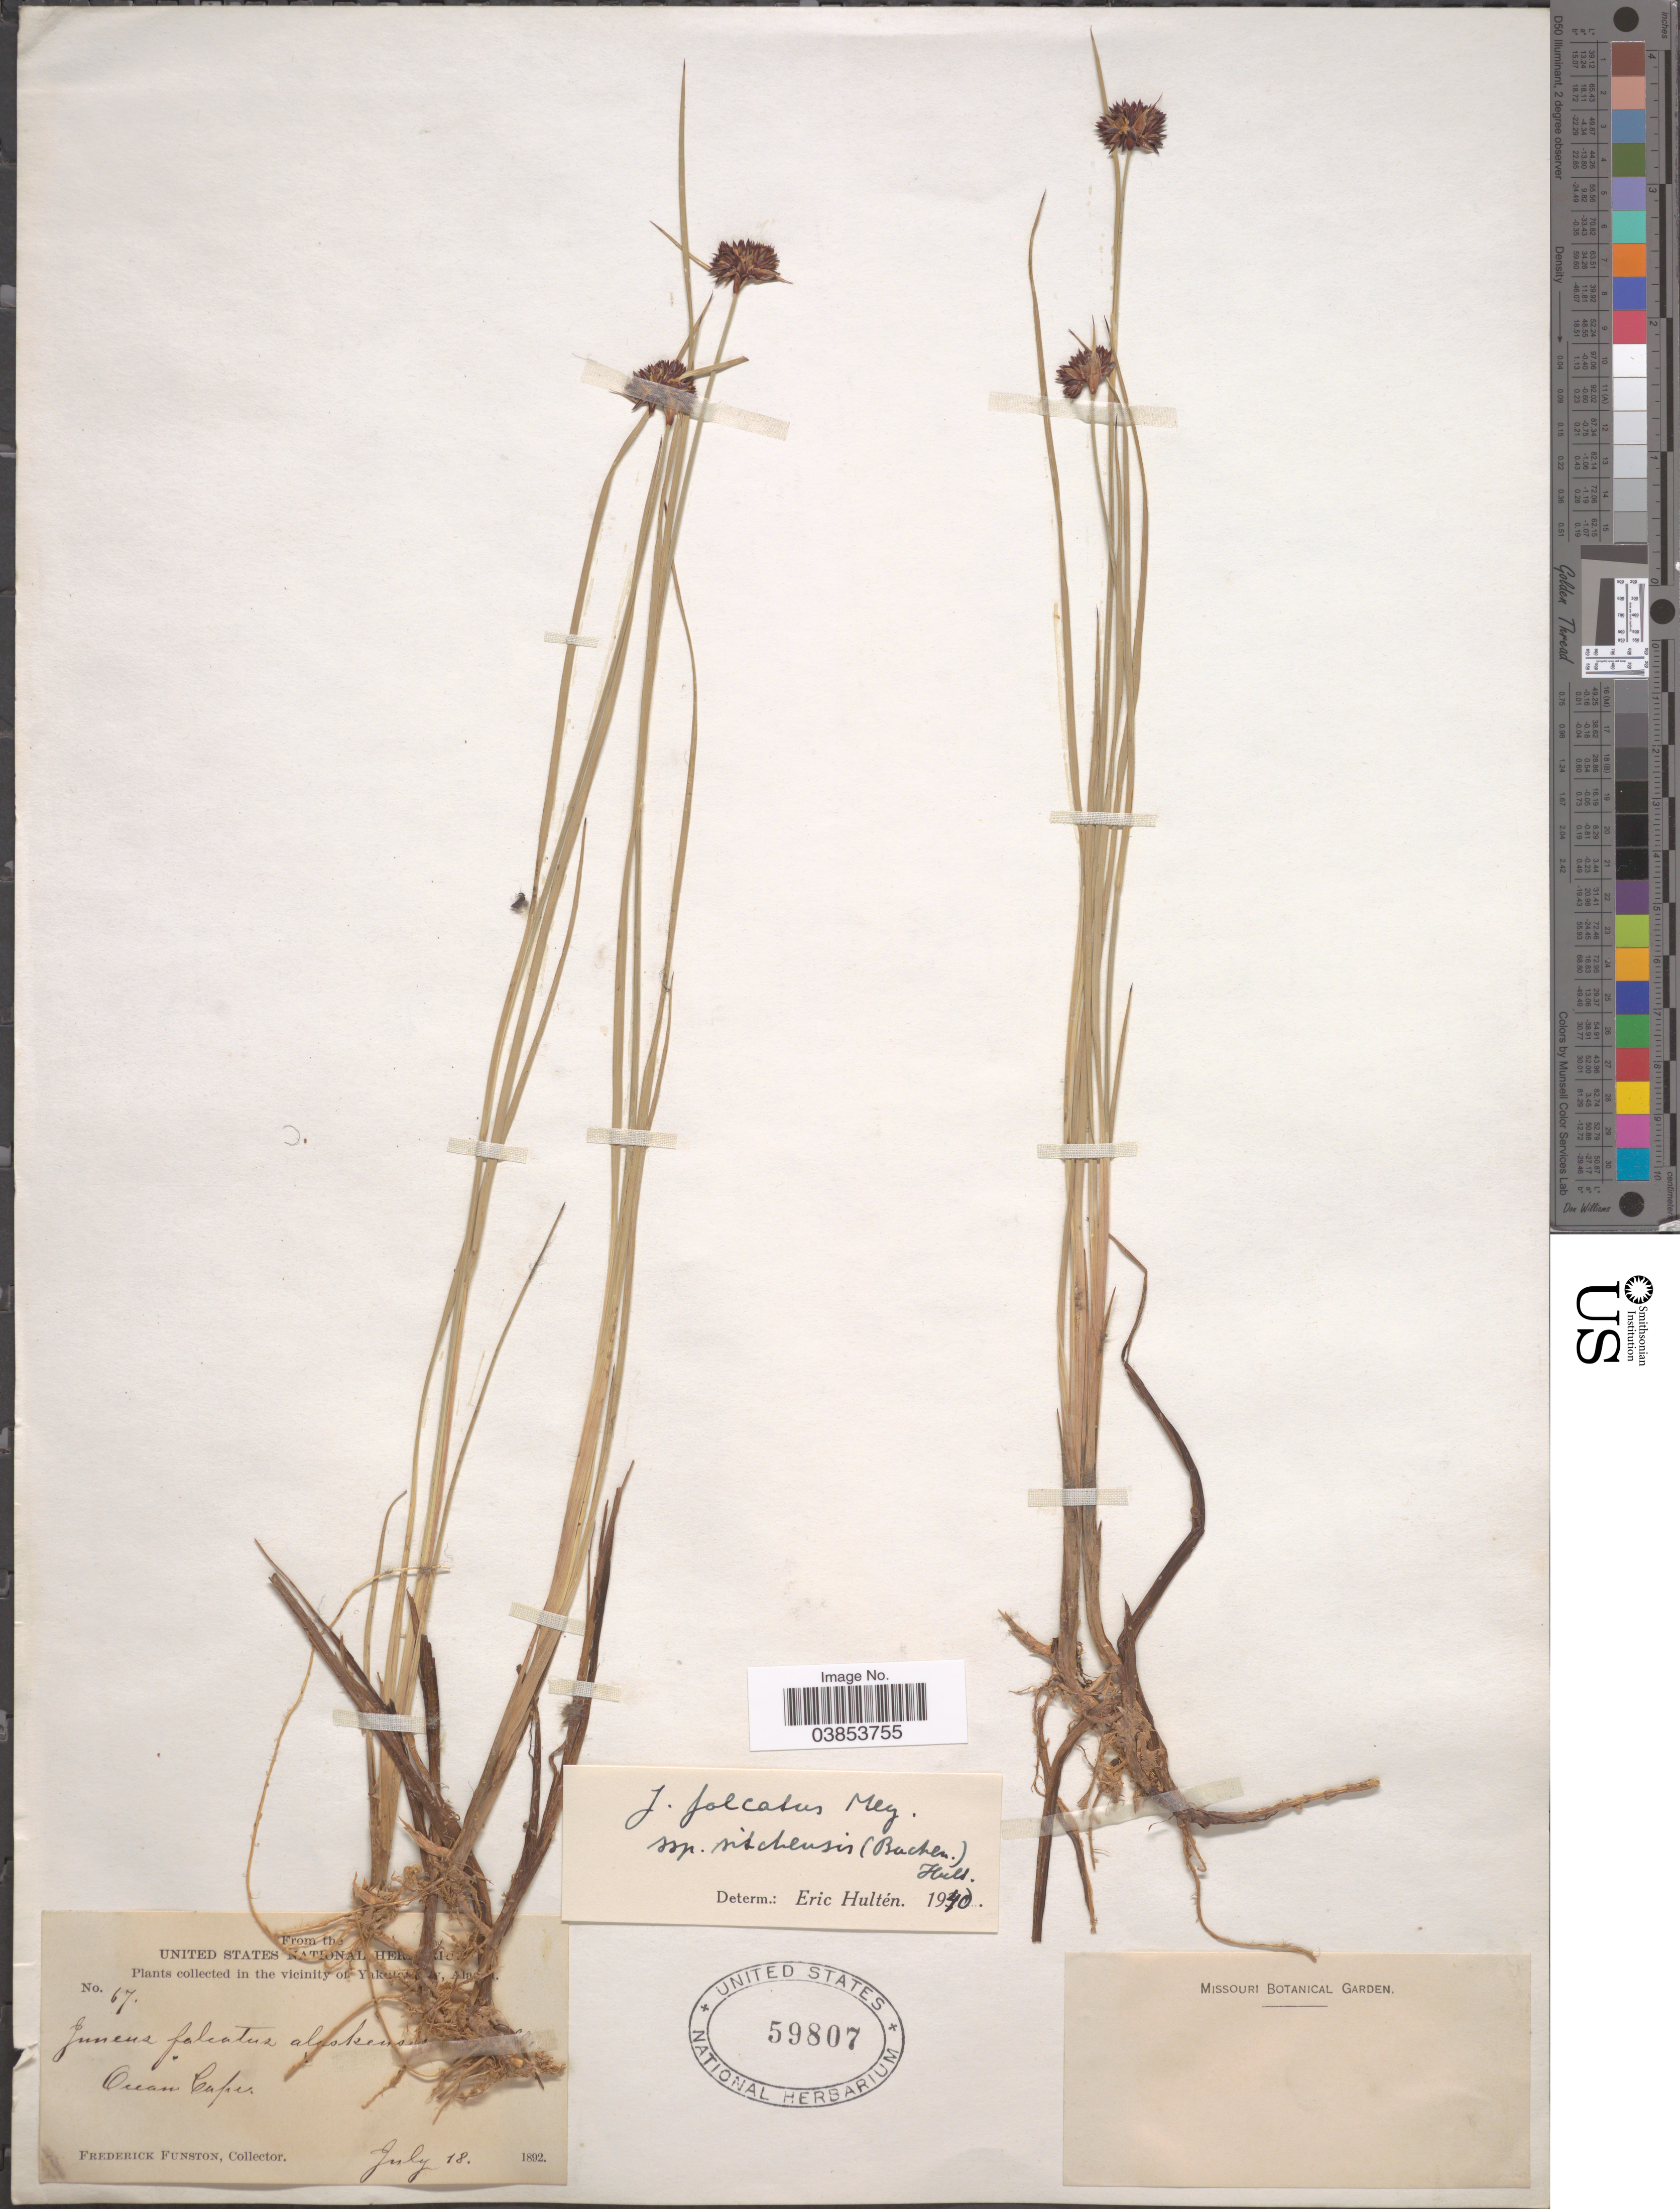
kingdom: Plantae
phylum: Tracheophyta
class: Liliopsida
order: Poales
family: Juncaceae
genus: Juncus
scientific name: Juncus falcatus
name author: E. Mey.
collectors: F. Funston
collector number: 67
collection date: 1892-07-18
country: United States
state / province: Alaska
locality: In the vicinity of Yakutat Bay. Ocean Cape.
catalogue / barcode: US 59807